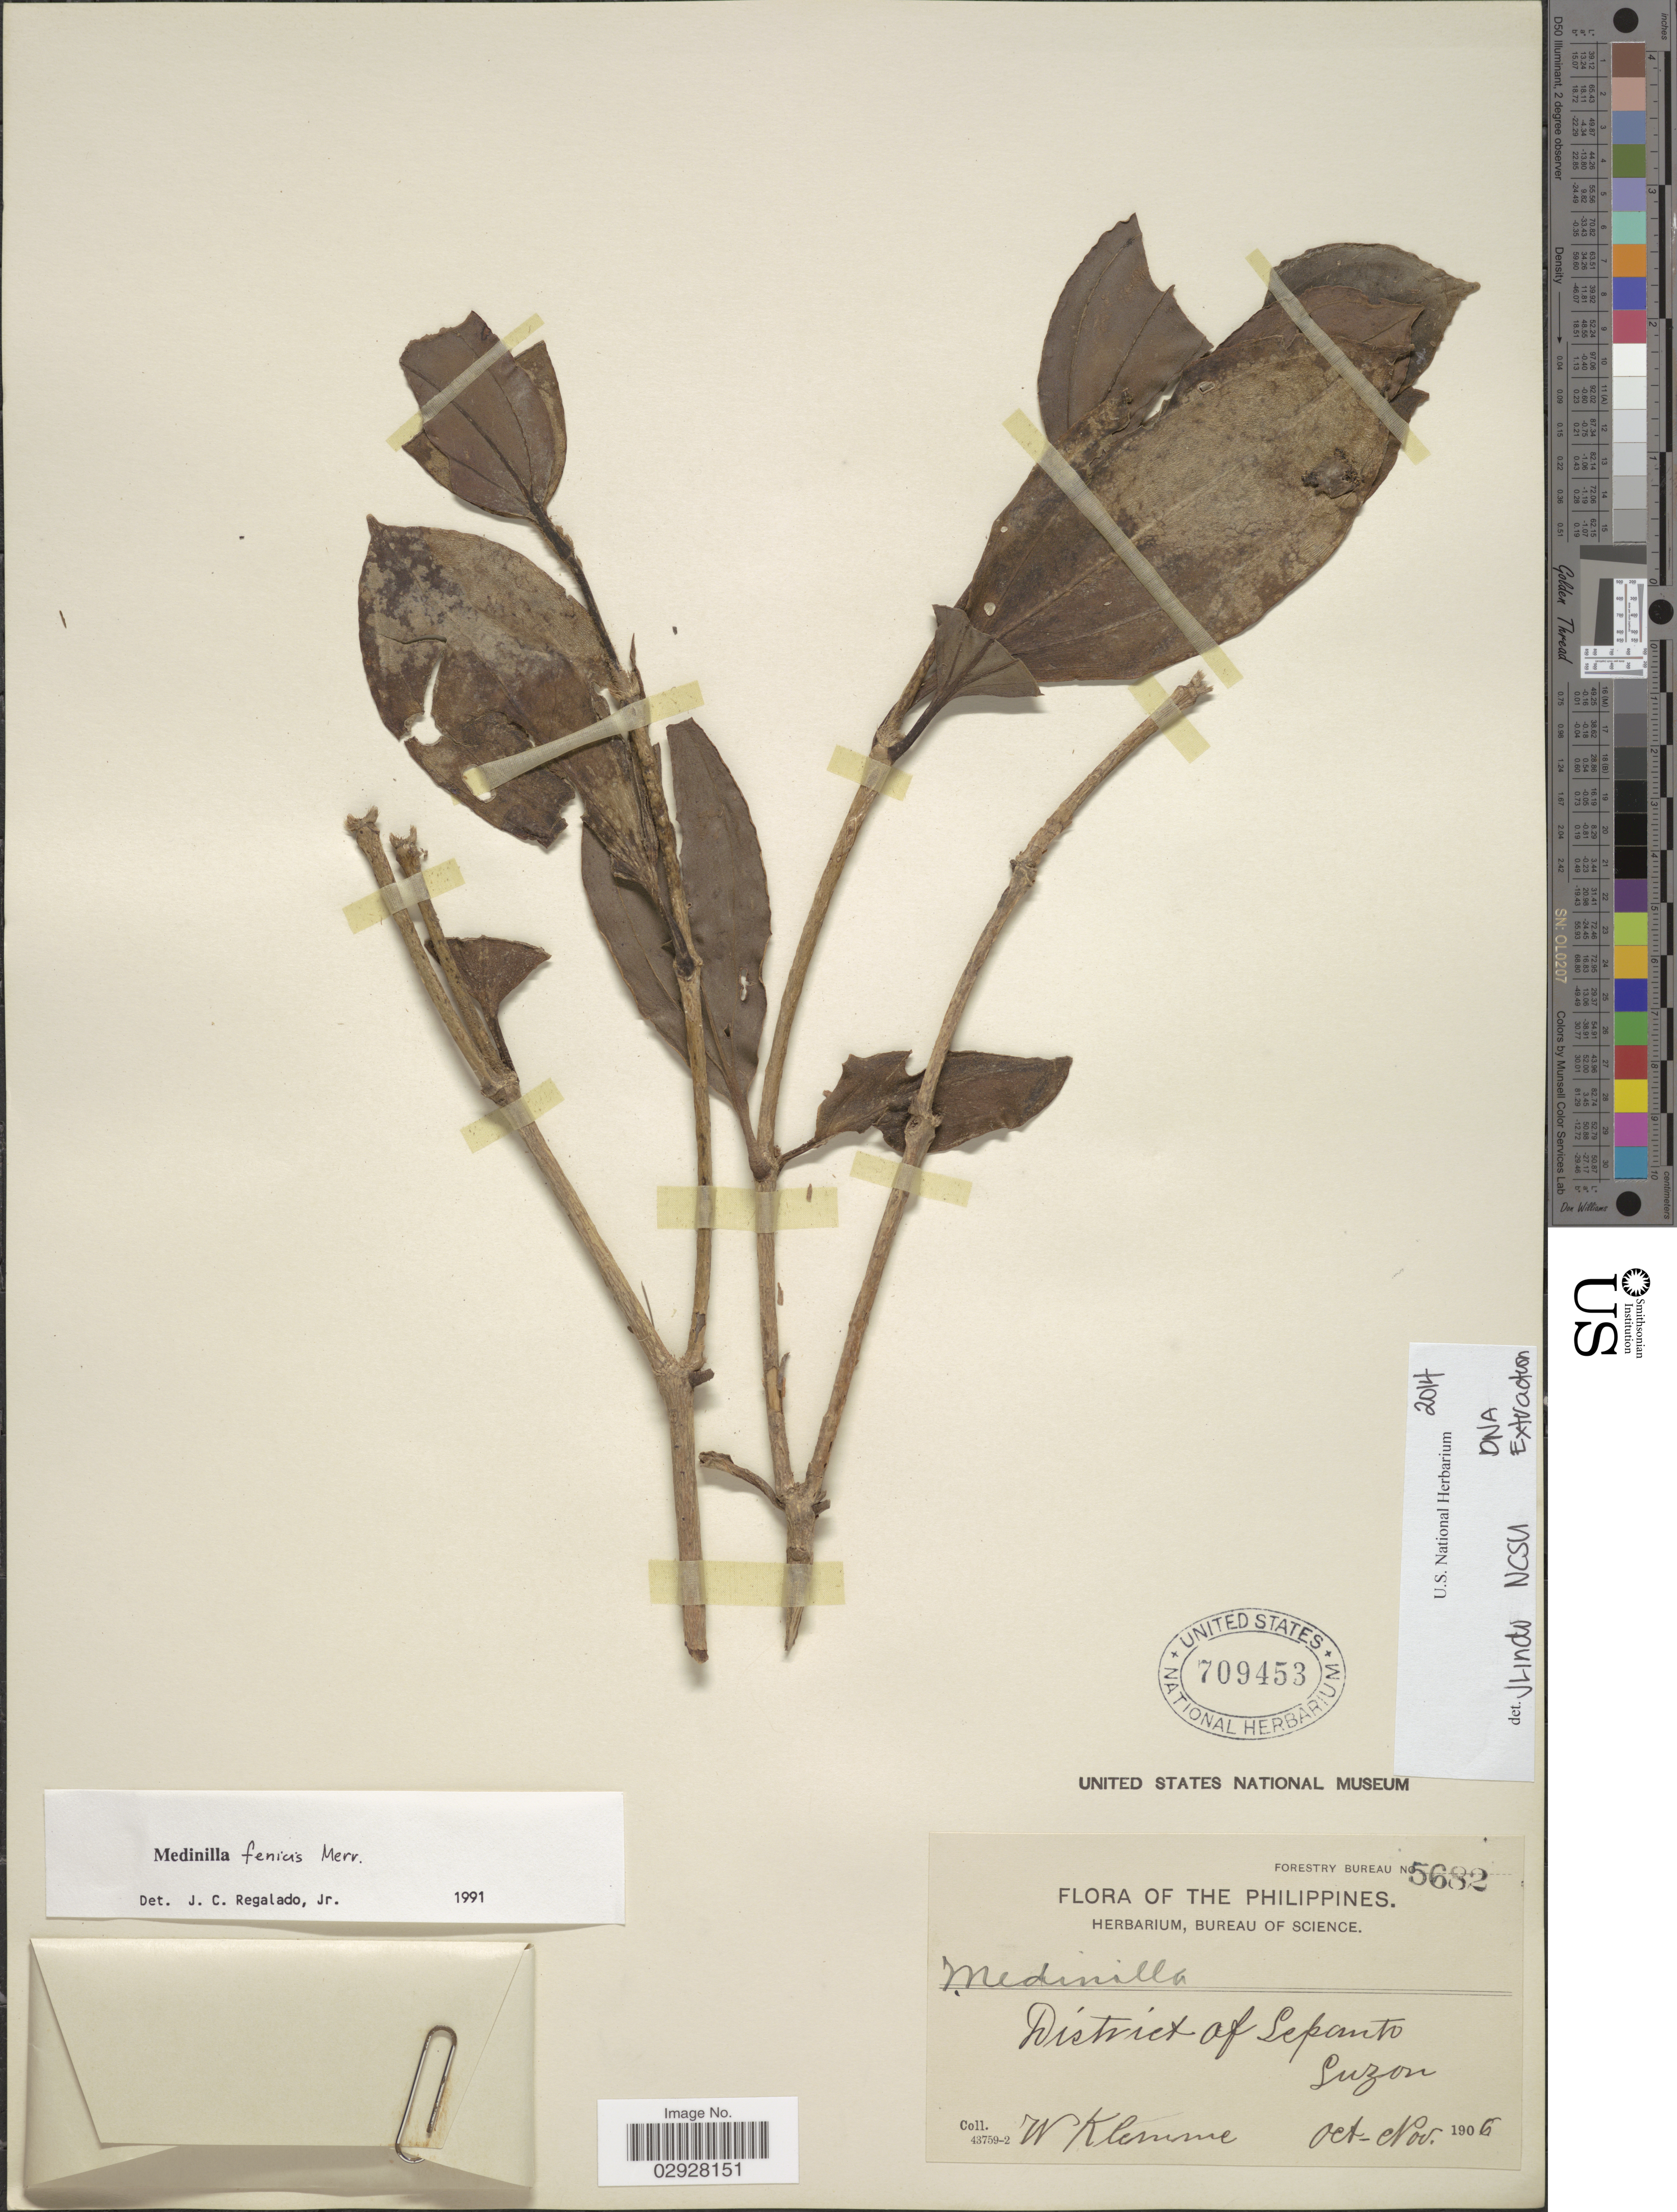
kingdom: Plantae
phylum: Tracheophyta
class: Magnoliopsida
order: Myrtales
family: Melastomataceae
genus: Medinilla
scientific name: Medinilla fenicis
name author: Merr.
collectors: W. Klemme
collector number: Forestry Bureau 5682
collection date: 1906-10/1906-11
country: Philippines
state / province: Cordillera (Administrative Region)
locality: District of Lepanto, Luzon.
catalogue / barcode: US 709453